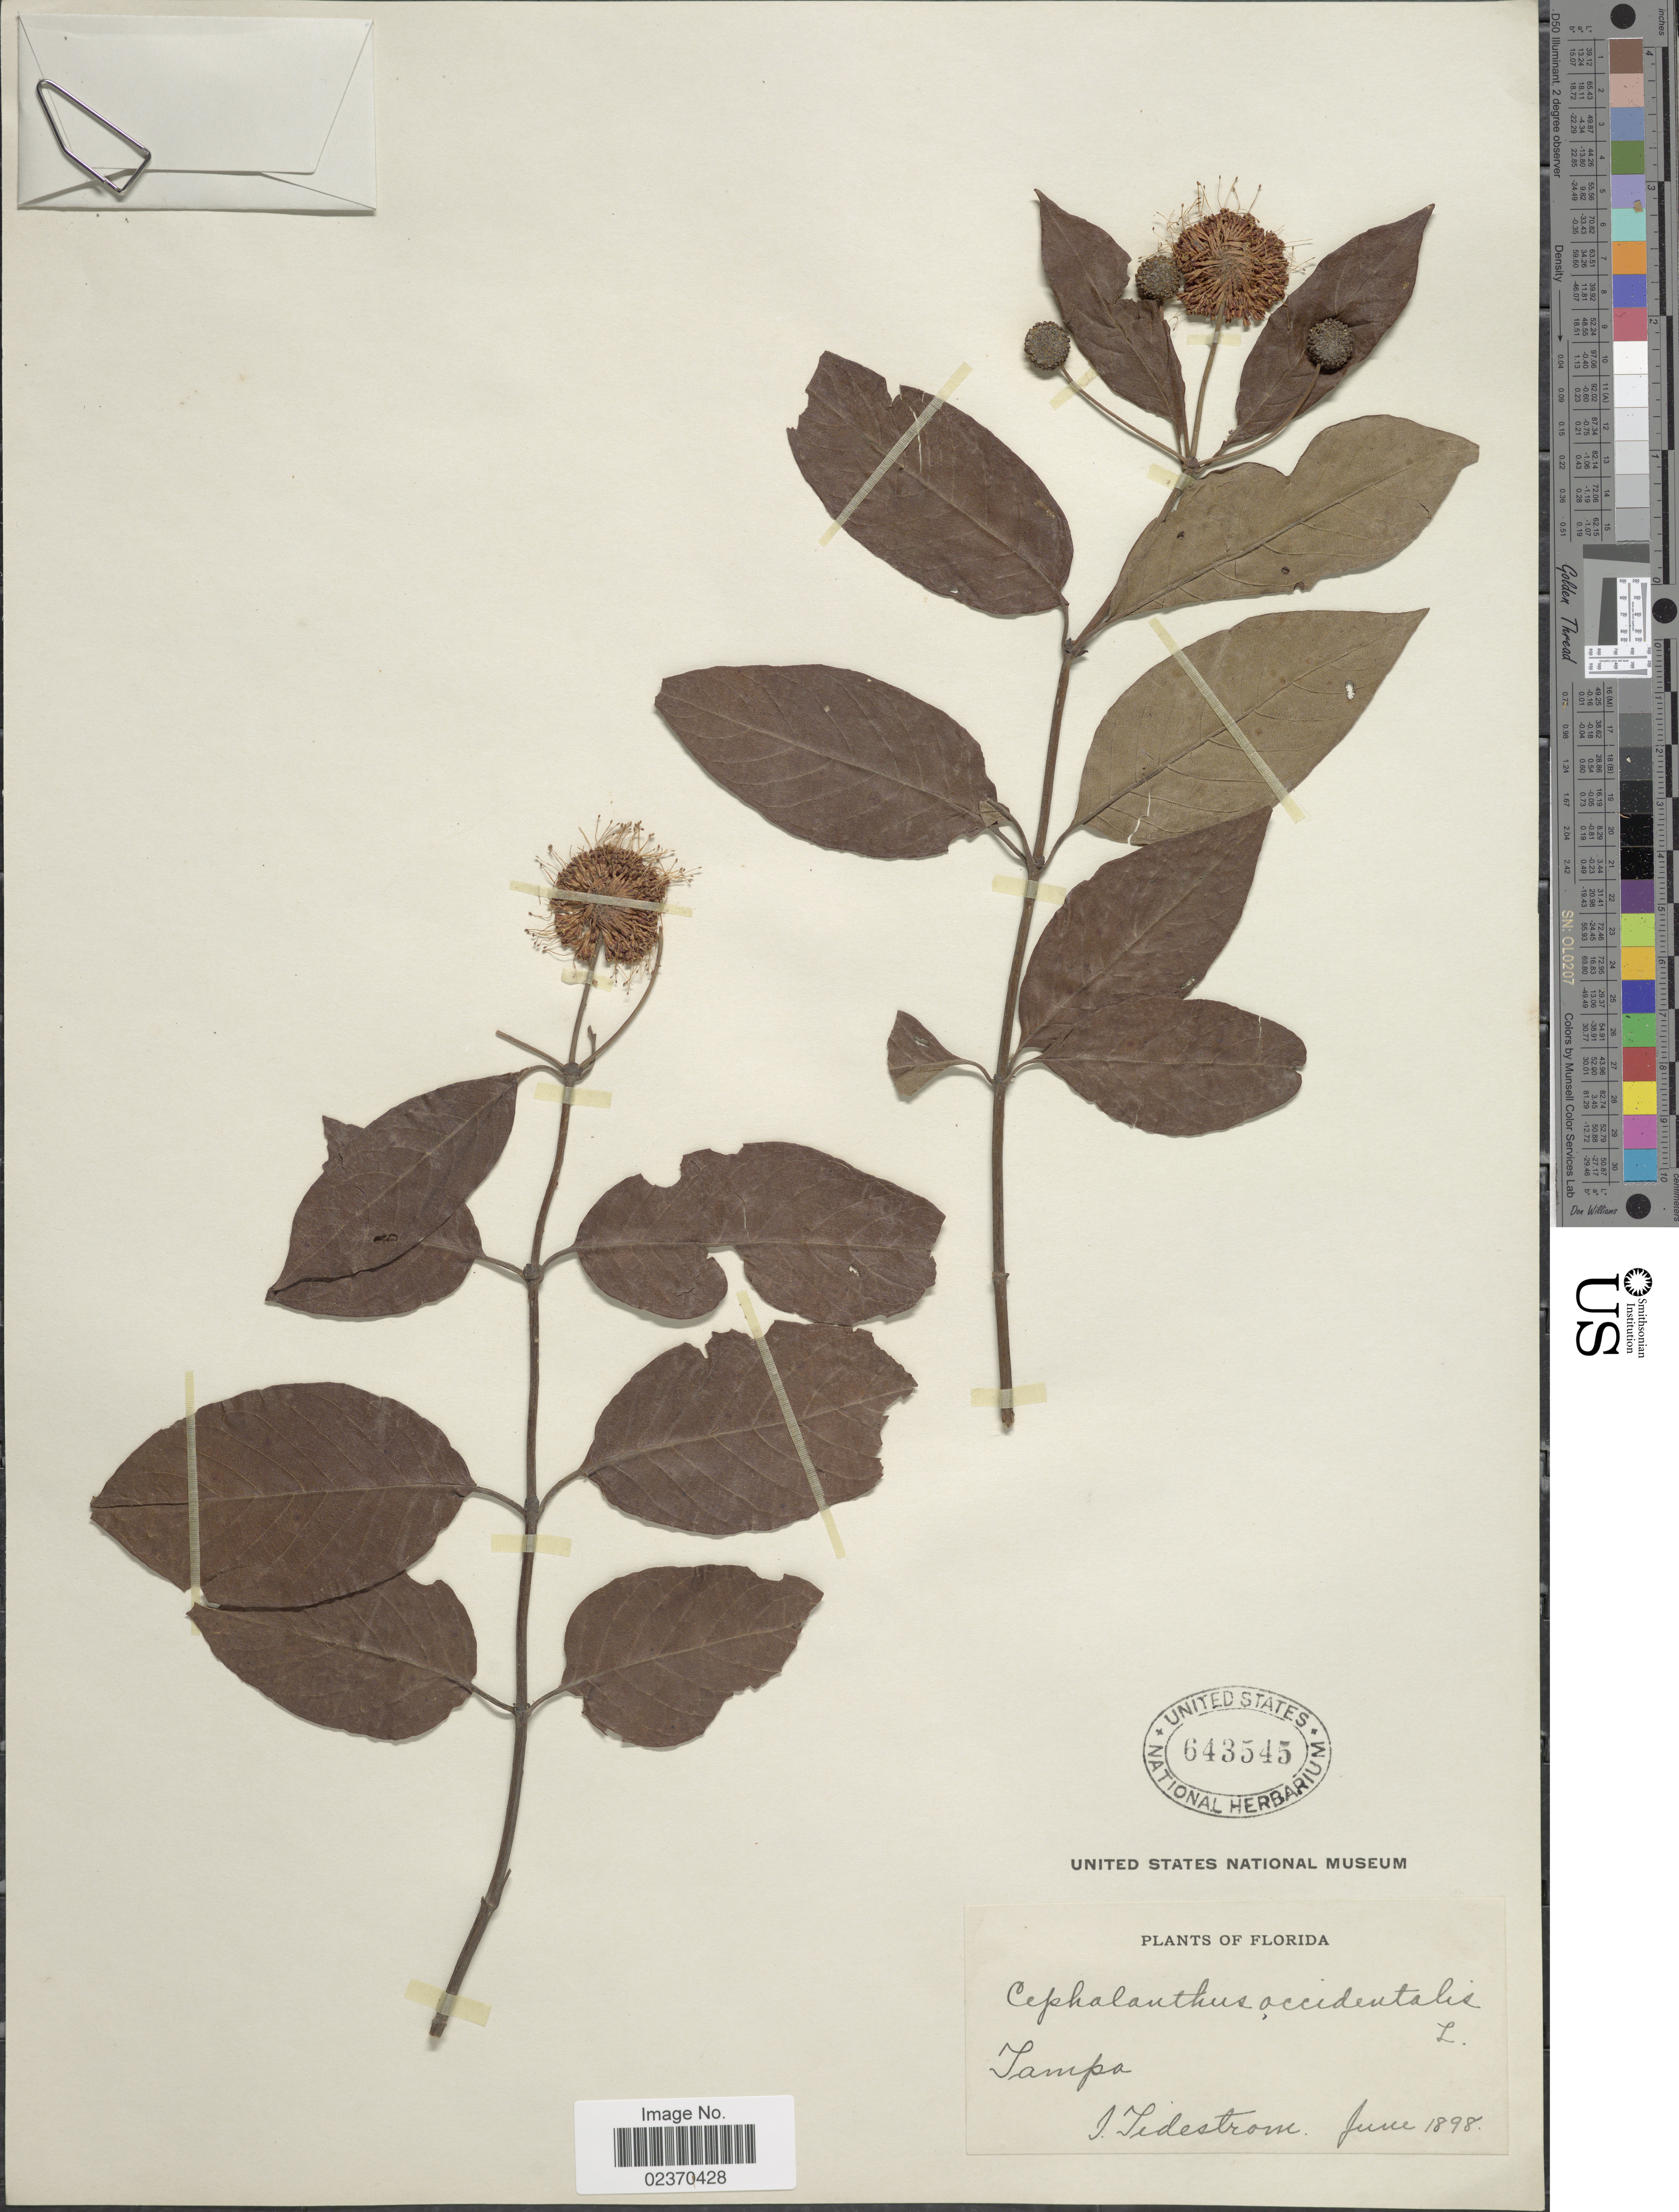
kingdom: Plantae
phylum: Tracheophyta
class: Magnoliopsida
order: Gentianales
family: Rubiaceae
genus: Cephalanthus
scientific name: Cephalanthus occidentalis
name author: L.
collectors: I. F. Tidestrom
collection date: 1898-06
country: United States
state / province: Florida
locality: Tampa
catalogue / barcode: US 643545